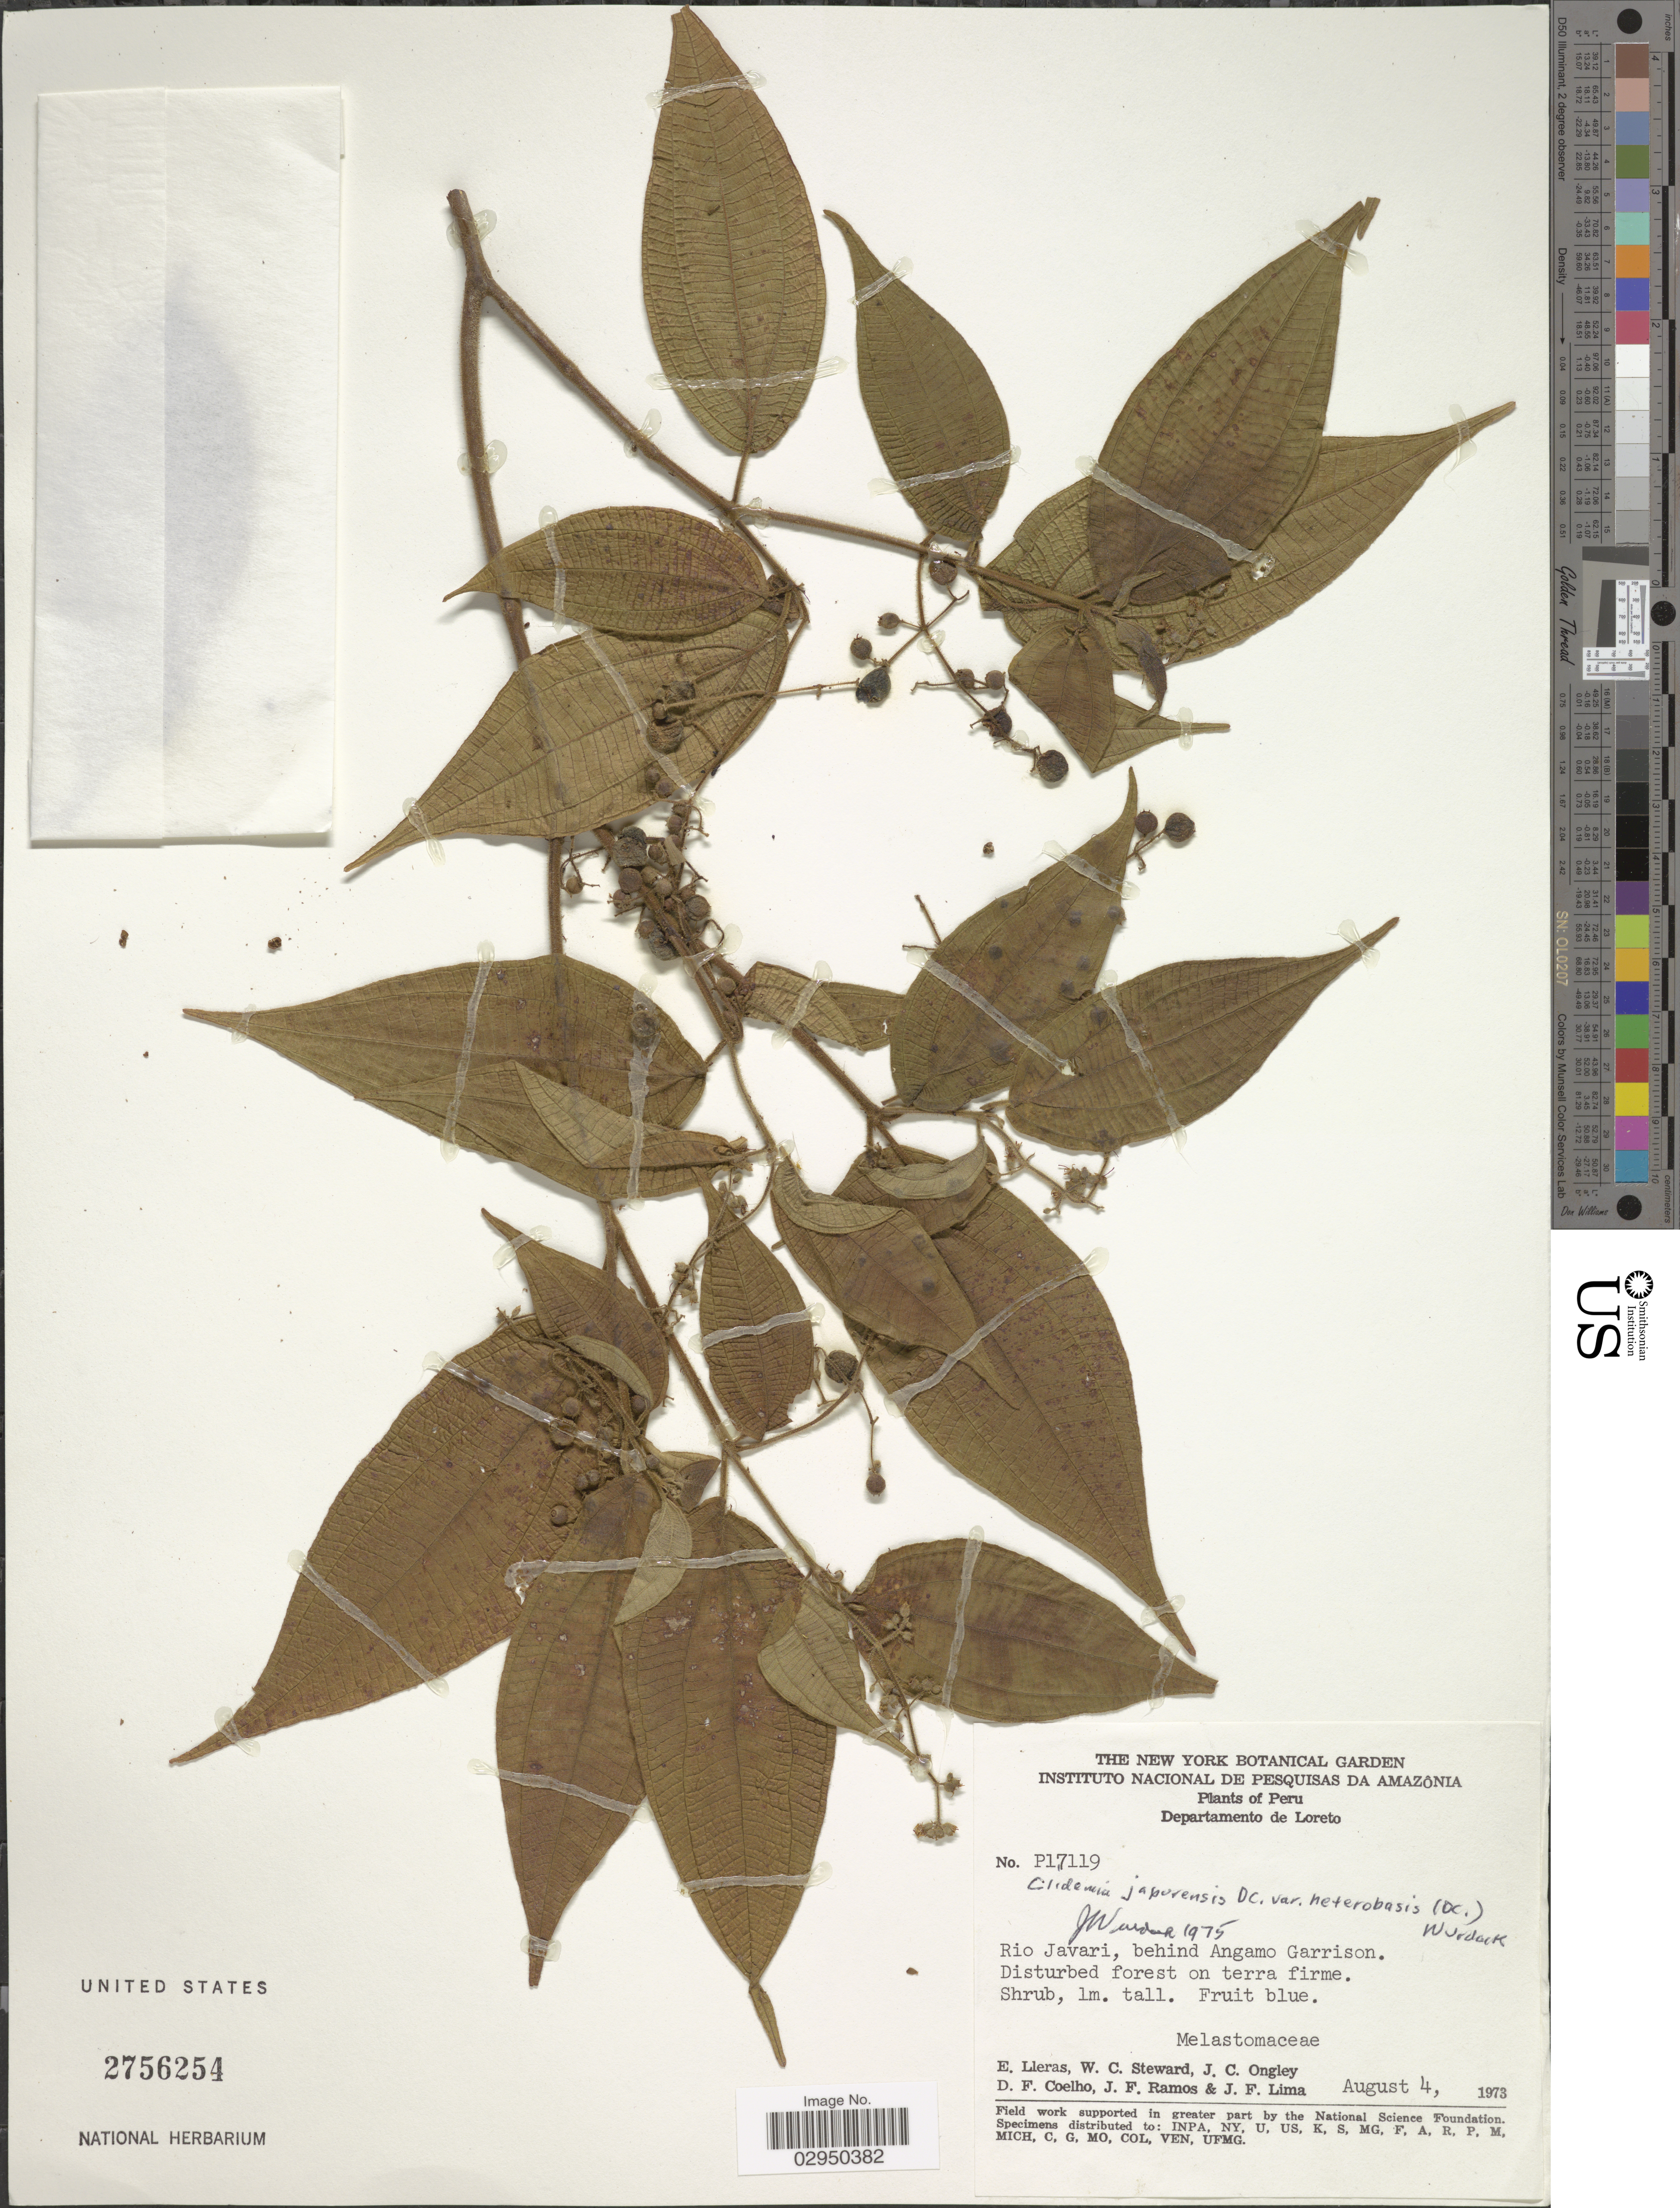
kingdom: Plantae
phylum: Tracheophyta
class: Magnoliopsida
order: Myrtales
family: Melastomataceae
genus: Clidemia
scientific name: Clidemia japurensis var. heterobasis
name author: (DC.) Wurdack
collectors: E. Lleras, W. C. Steward, J. C. Ongley, D. F. Coêlho & et al.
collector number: P17119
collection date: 1973-08-04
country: Peru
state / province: Loreto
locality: Departamento de Loreto. Rio Javari, behind Angamo Garrison. Disturbed forest on terra firme.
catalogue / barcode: US 2756254